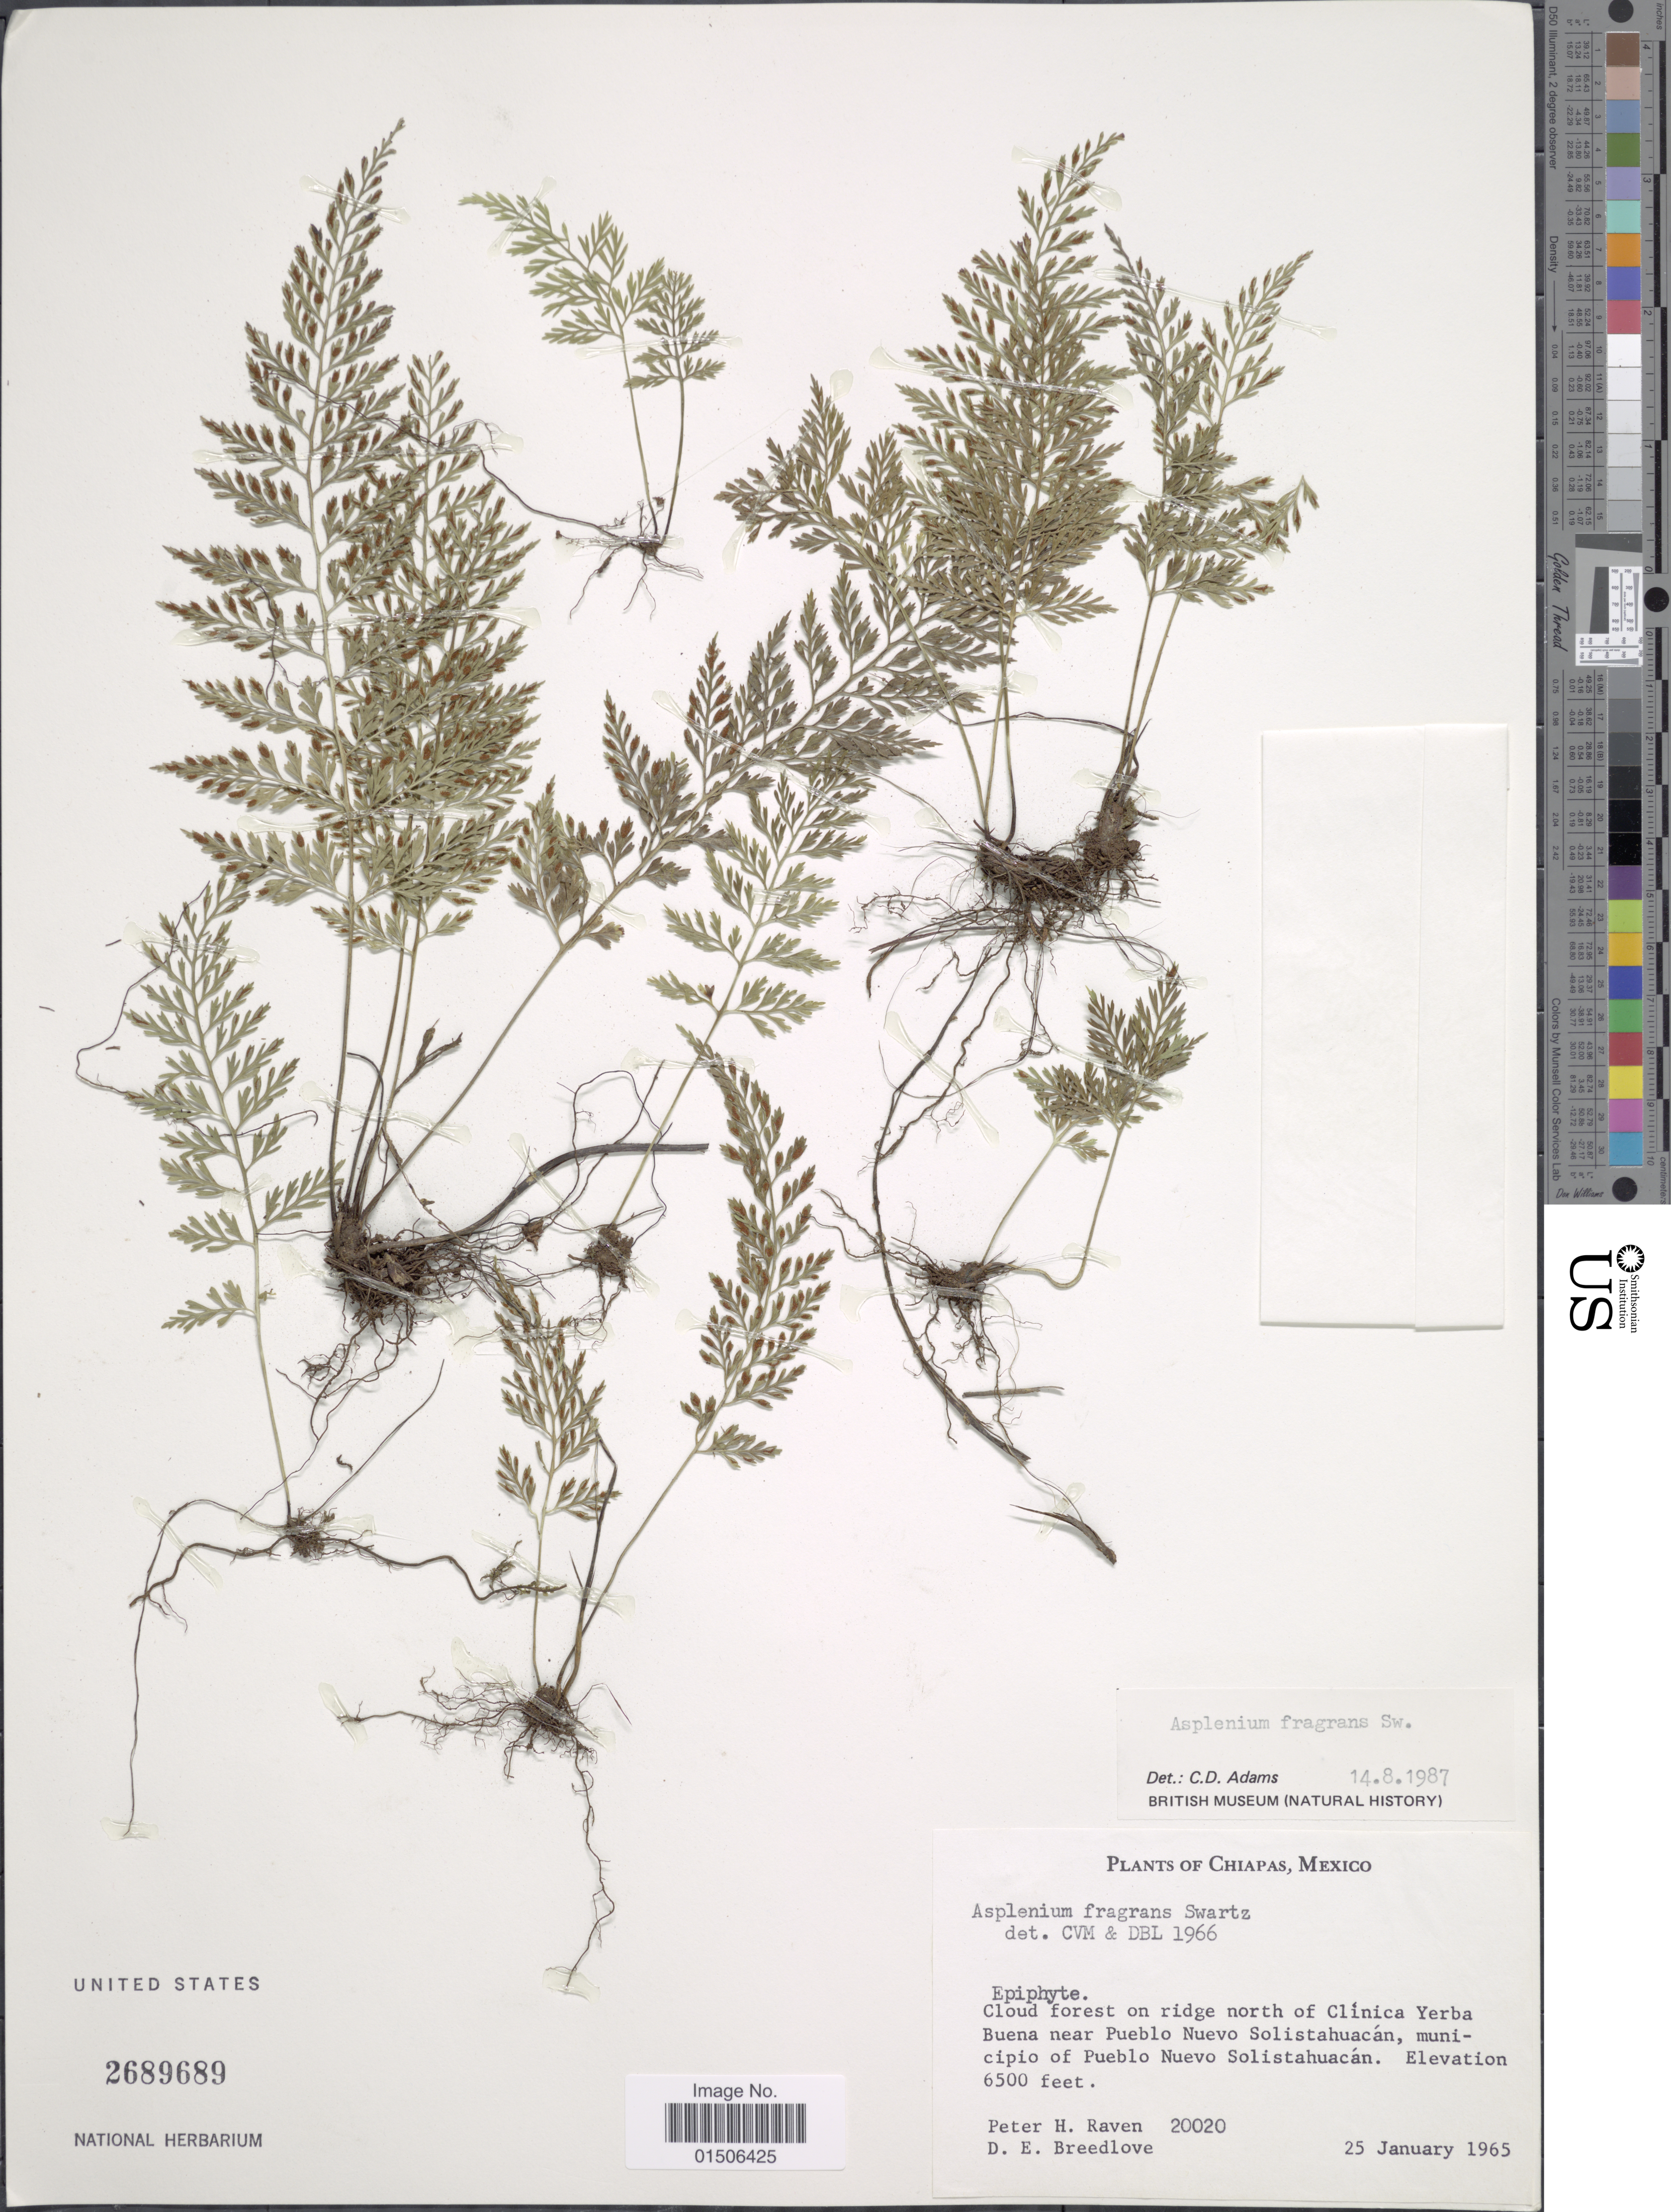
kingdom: Plantae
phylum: Tracheophyta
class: Polypodiopsida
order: Polypodiales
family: Aspleniaceae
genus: Asplenium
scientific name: Asplenium fragrans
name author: Sw.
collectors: P. Raven & D. E. Breedlove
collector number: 20020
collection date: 1965-01-25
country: Mexico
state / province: Chiapas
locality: Cloud forest on ridge north of Clinica Yerba Buena near Pueblo Nuevo Solistahuacán, municpio of Pueblo Nuevo Solistahuacán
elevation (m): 1981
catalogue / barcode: US 2689689